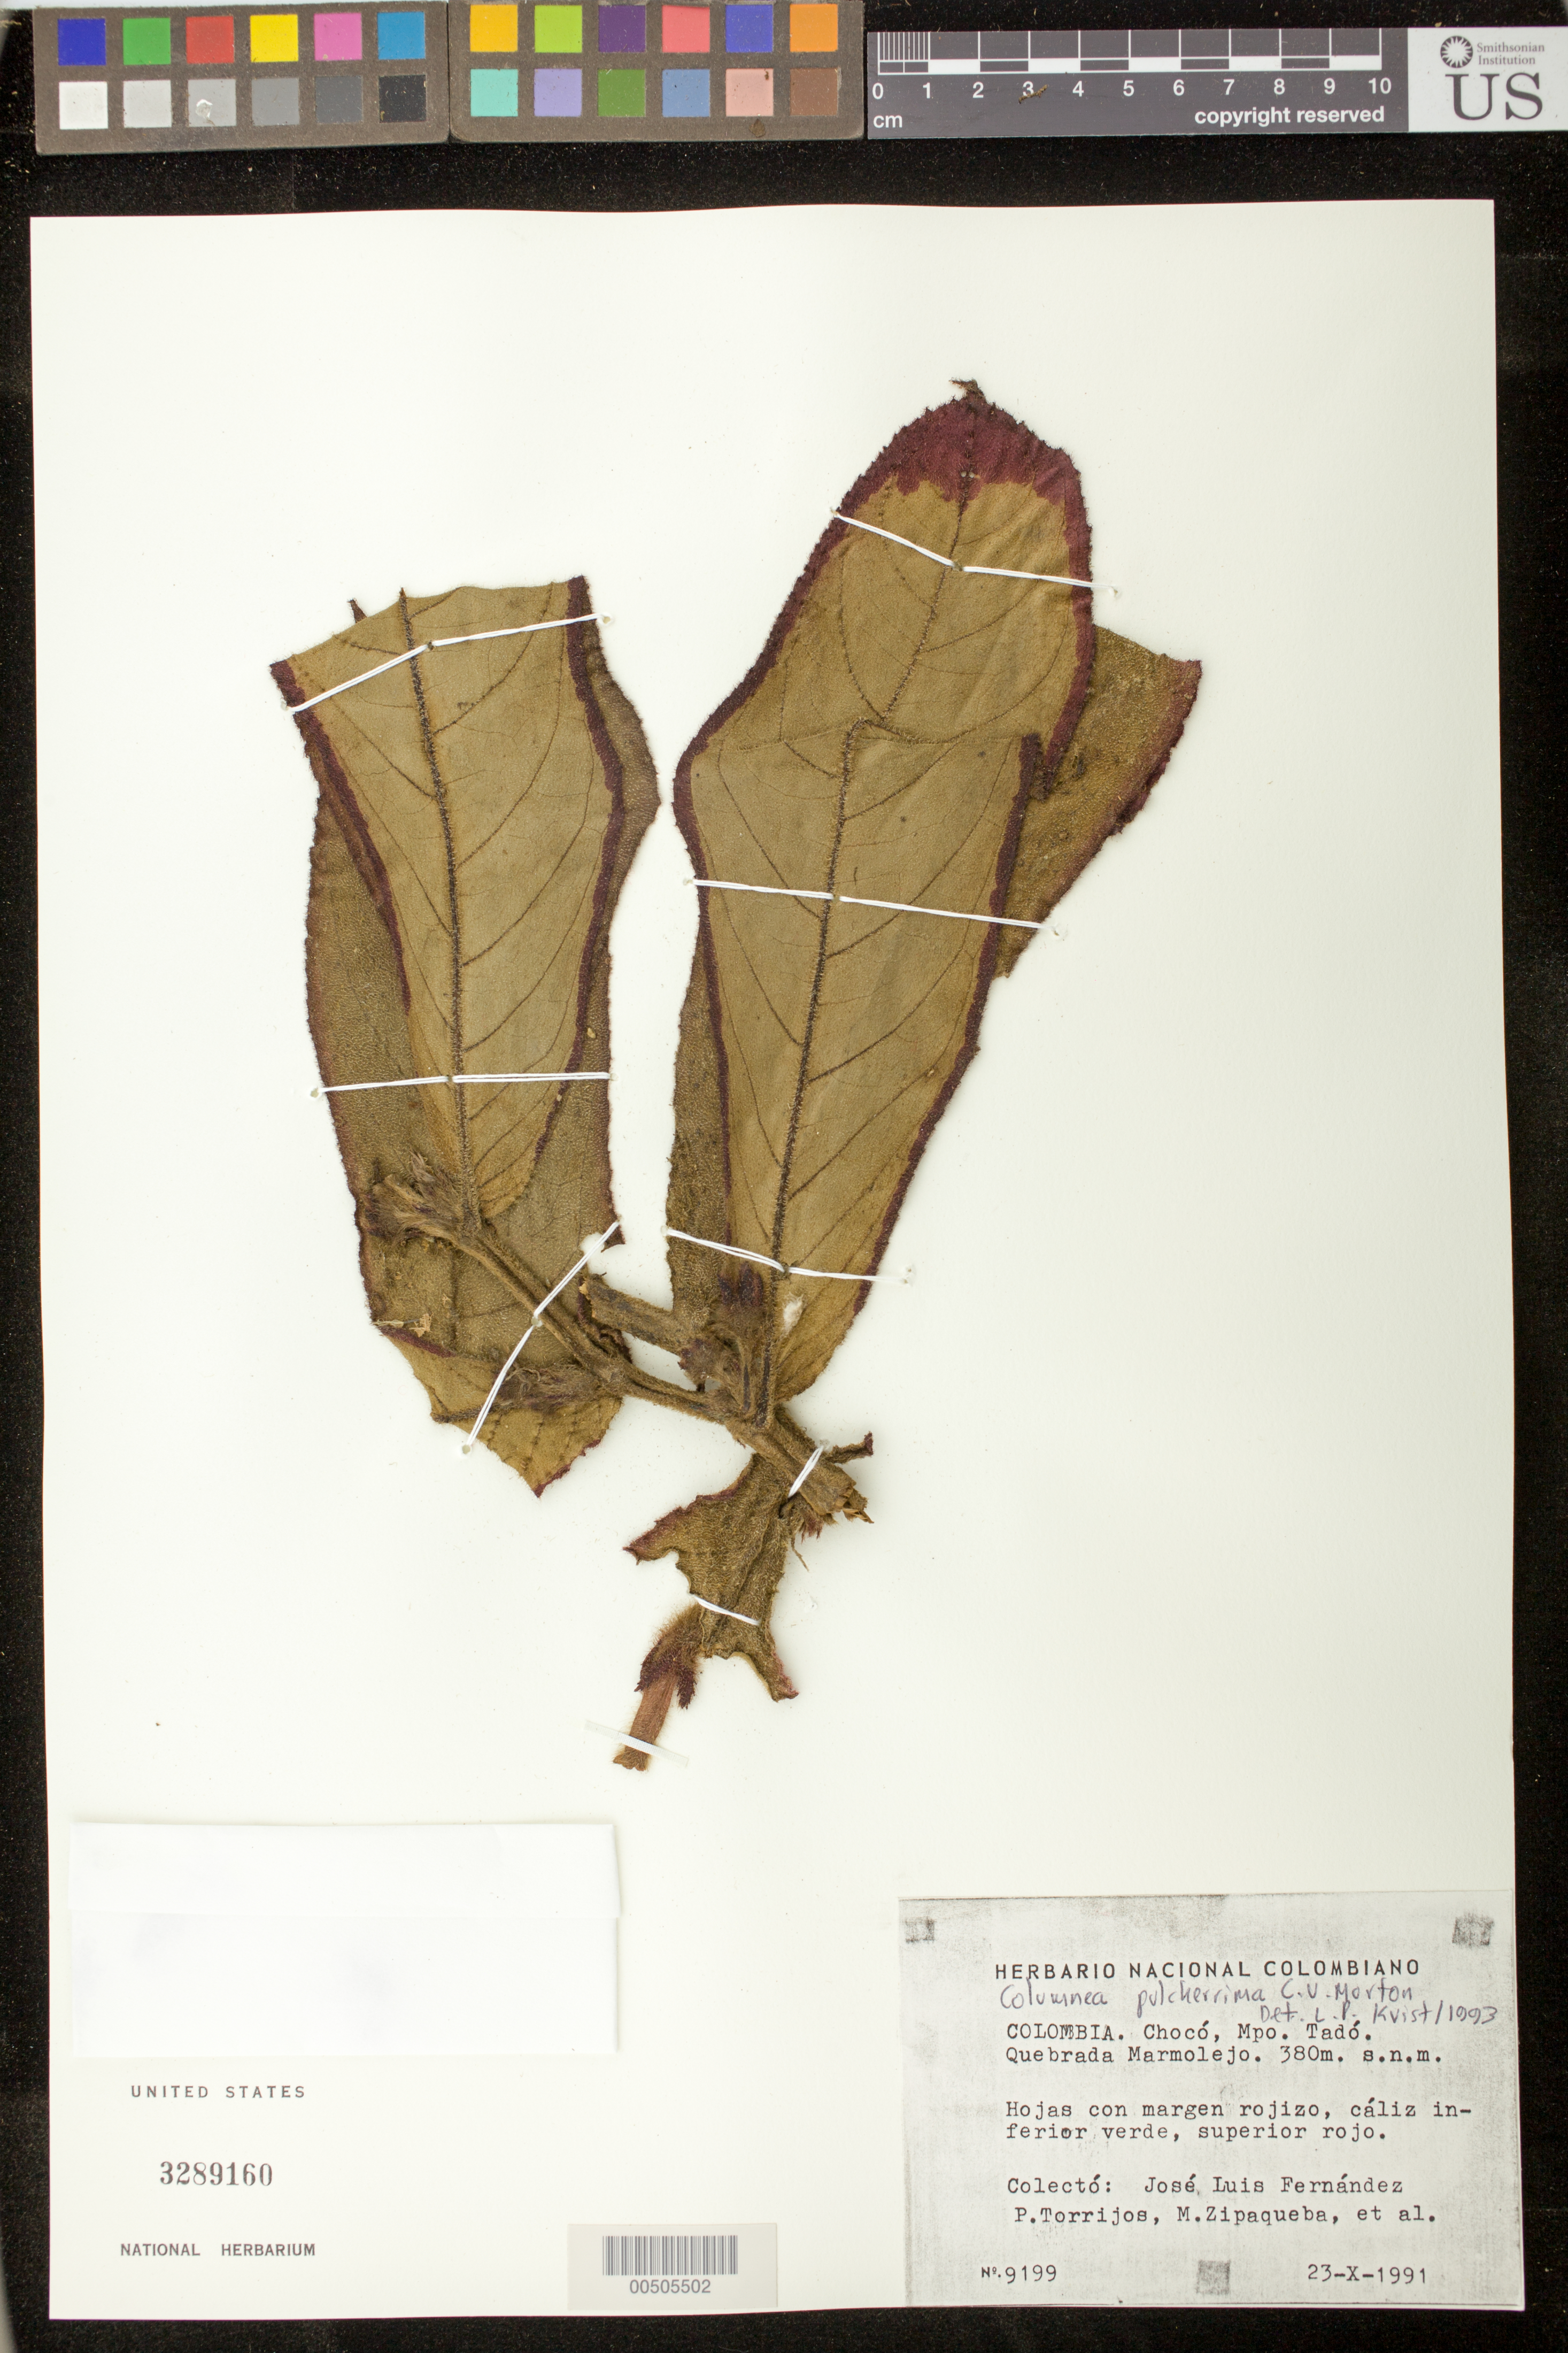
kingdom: Plantae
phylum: Tracheophyta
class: Magnoliopsida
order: Lamiales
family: Gesneriaceae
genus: Columnea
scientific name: Columnea pulcherrima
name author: C.V. Morton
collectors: J. L. Fernández-Alonso, P. Torrijos, M. Zipaqueba & et al.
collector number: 9199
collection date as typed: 23 Oct 1991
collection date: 1991-10-23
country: Colombia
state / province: Chocó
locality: Tado, Quebrada Marmolejo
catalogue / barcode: US 3289160